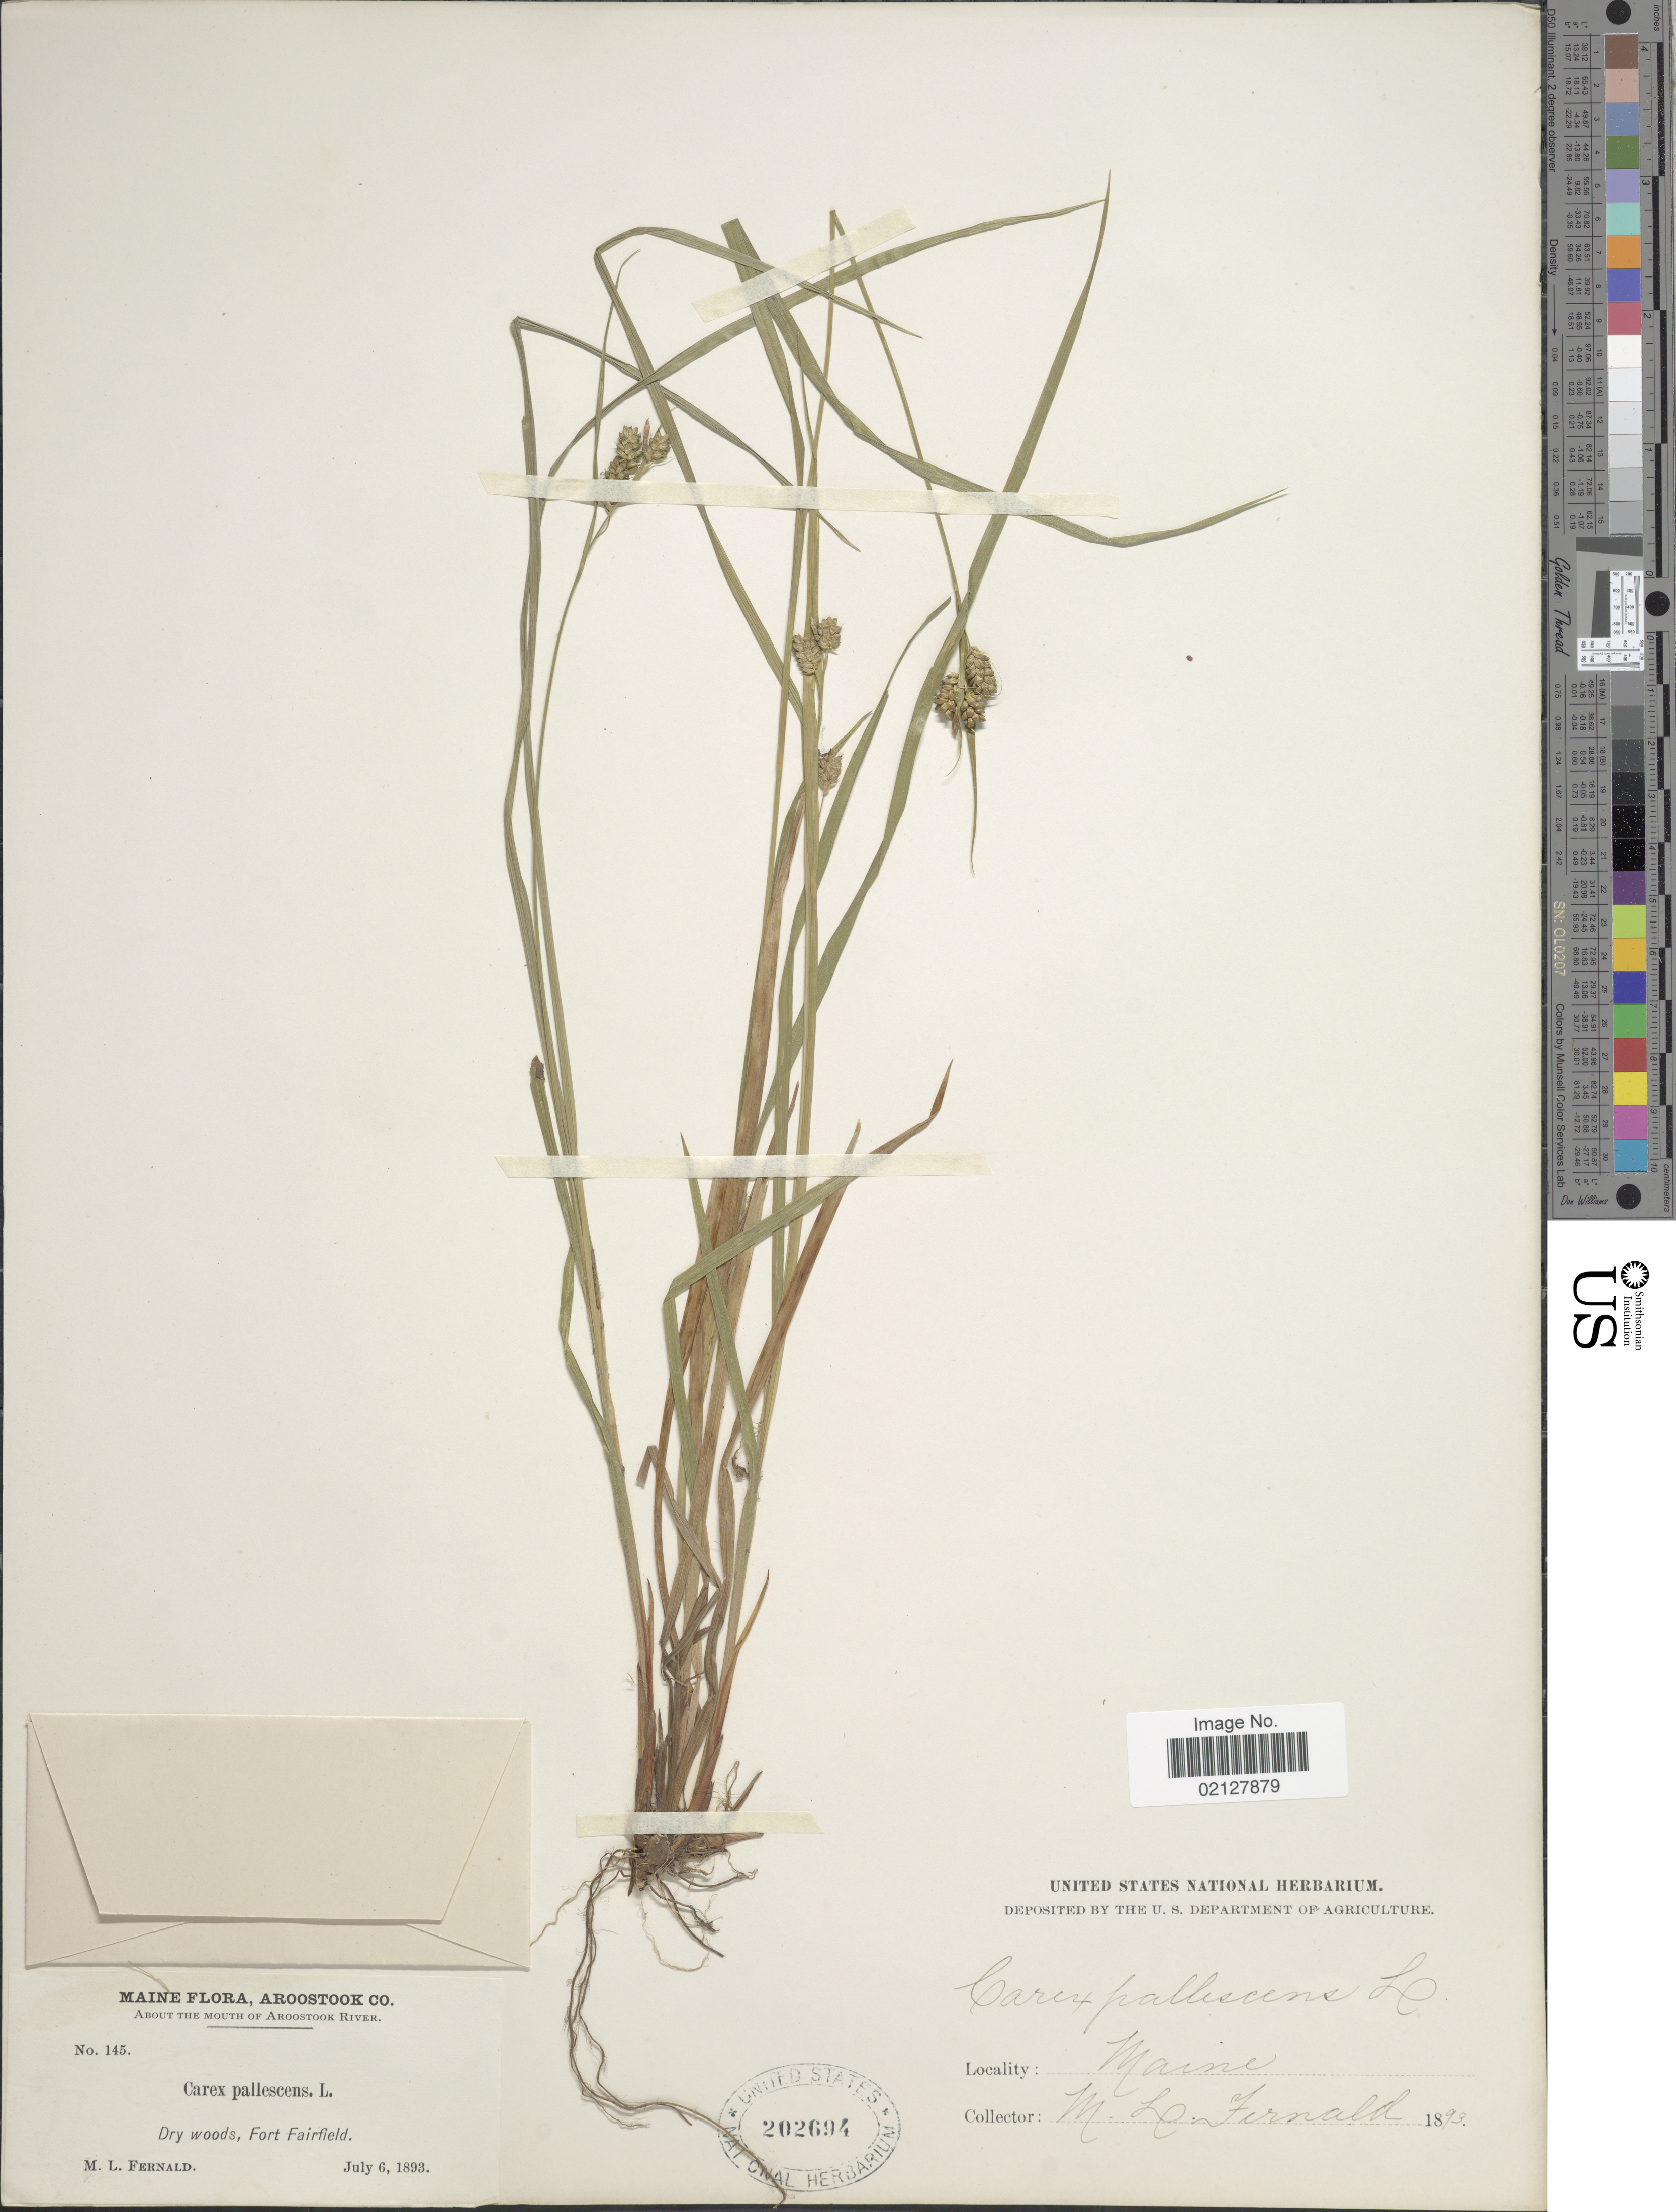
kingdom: Plantae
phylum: Tracheophyta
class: Liliopsida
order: Poales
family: Cyperaceae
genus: Carex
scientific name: Carex pallescens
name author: L.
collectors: M. L. Fernald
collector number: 145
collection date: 1893-07-06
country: United States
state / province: Maine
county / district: Aroostook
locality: about the mouth of Aroostook River. Fort Fairfield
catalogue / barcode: US 202694